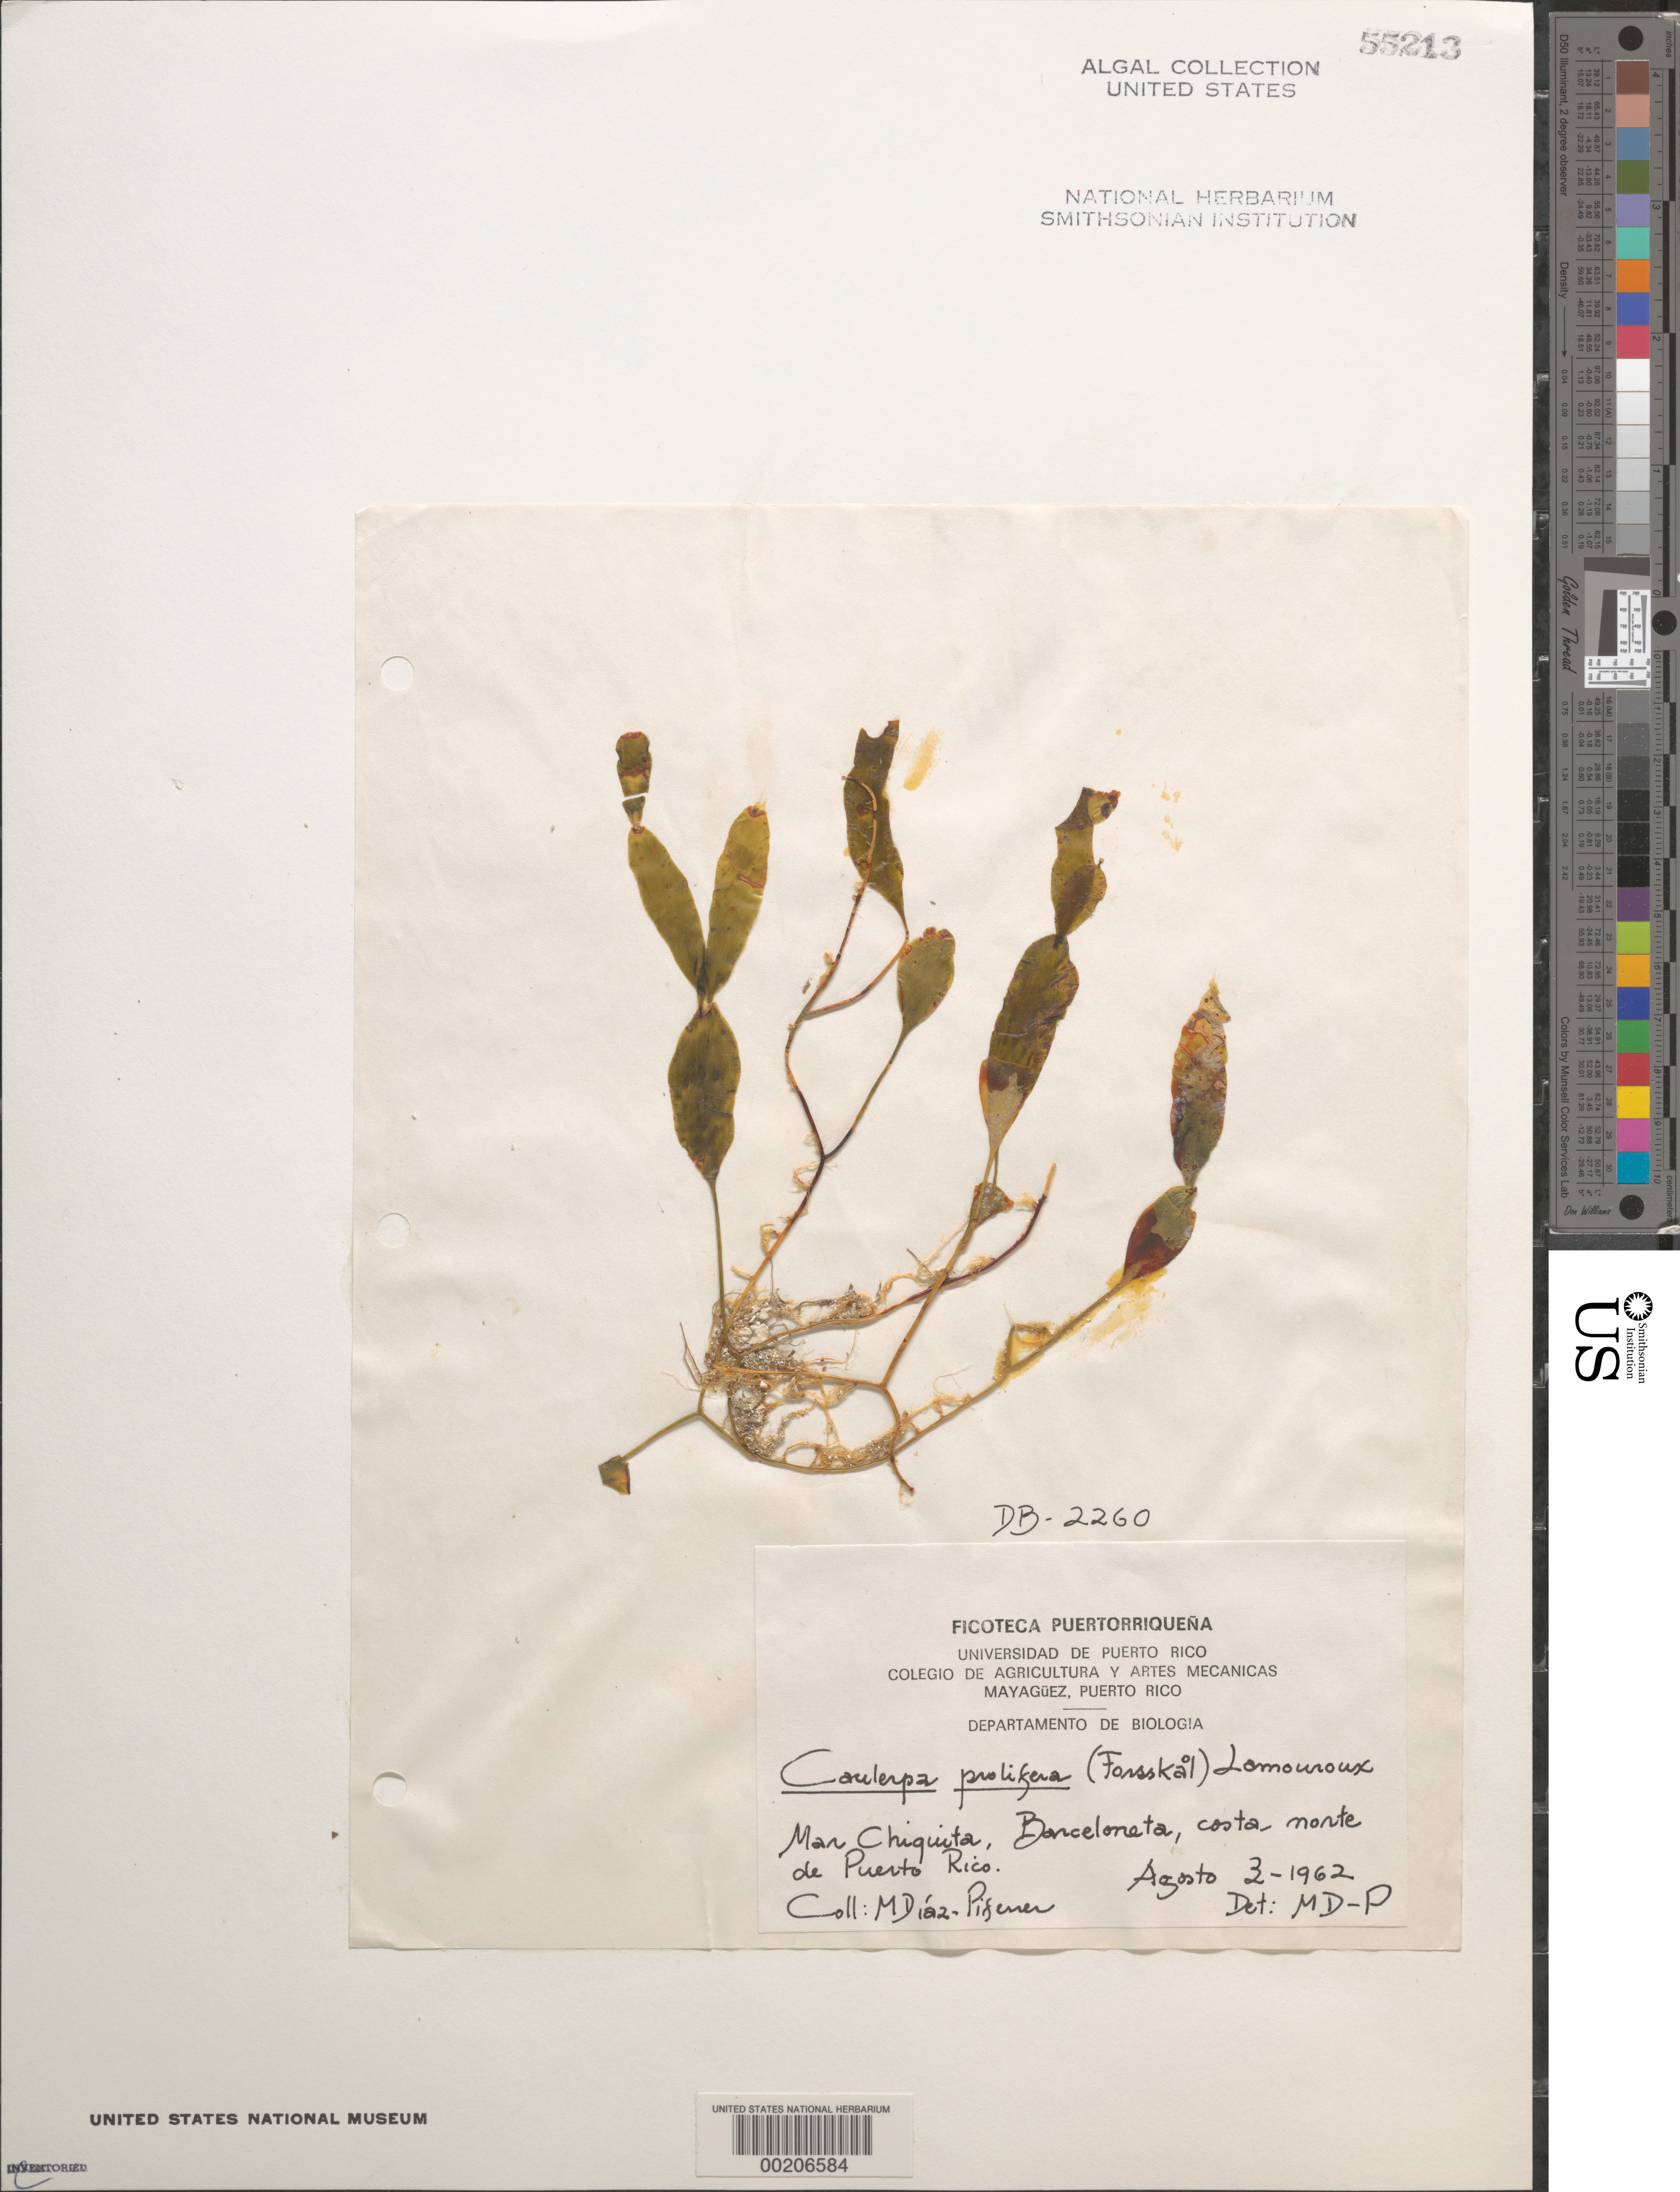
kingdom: Plantae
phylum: Chlorophyta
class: Ulvophyceae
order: Bryopsidales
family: Caulerpaceae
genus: Caulerpa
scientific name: Caulerpa prolifera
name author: (Forssk.) J.V.Lamouroux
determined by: Diaz-Piferrer, M.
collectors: M. Diaz-Piferrer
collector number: Db-2260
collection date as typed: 03 Aug 1962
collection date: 1962-08-03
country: Puerto Rico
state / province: Barceloneta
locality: Mar Chiquita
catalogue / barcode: US 55213